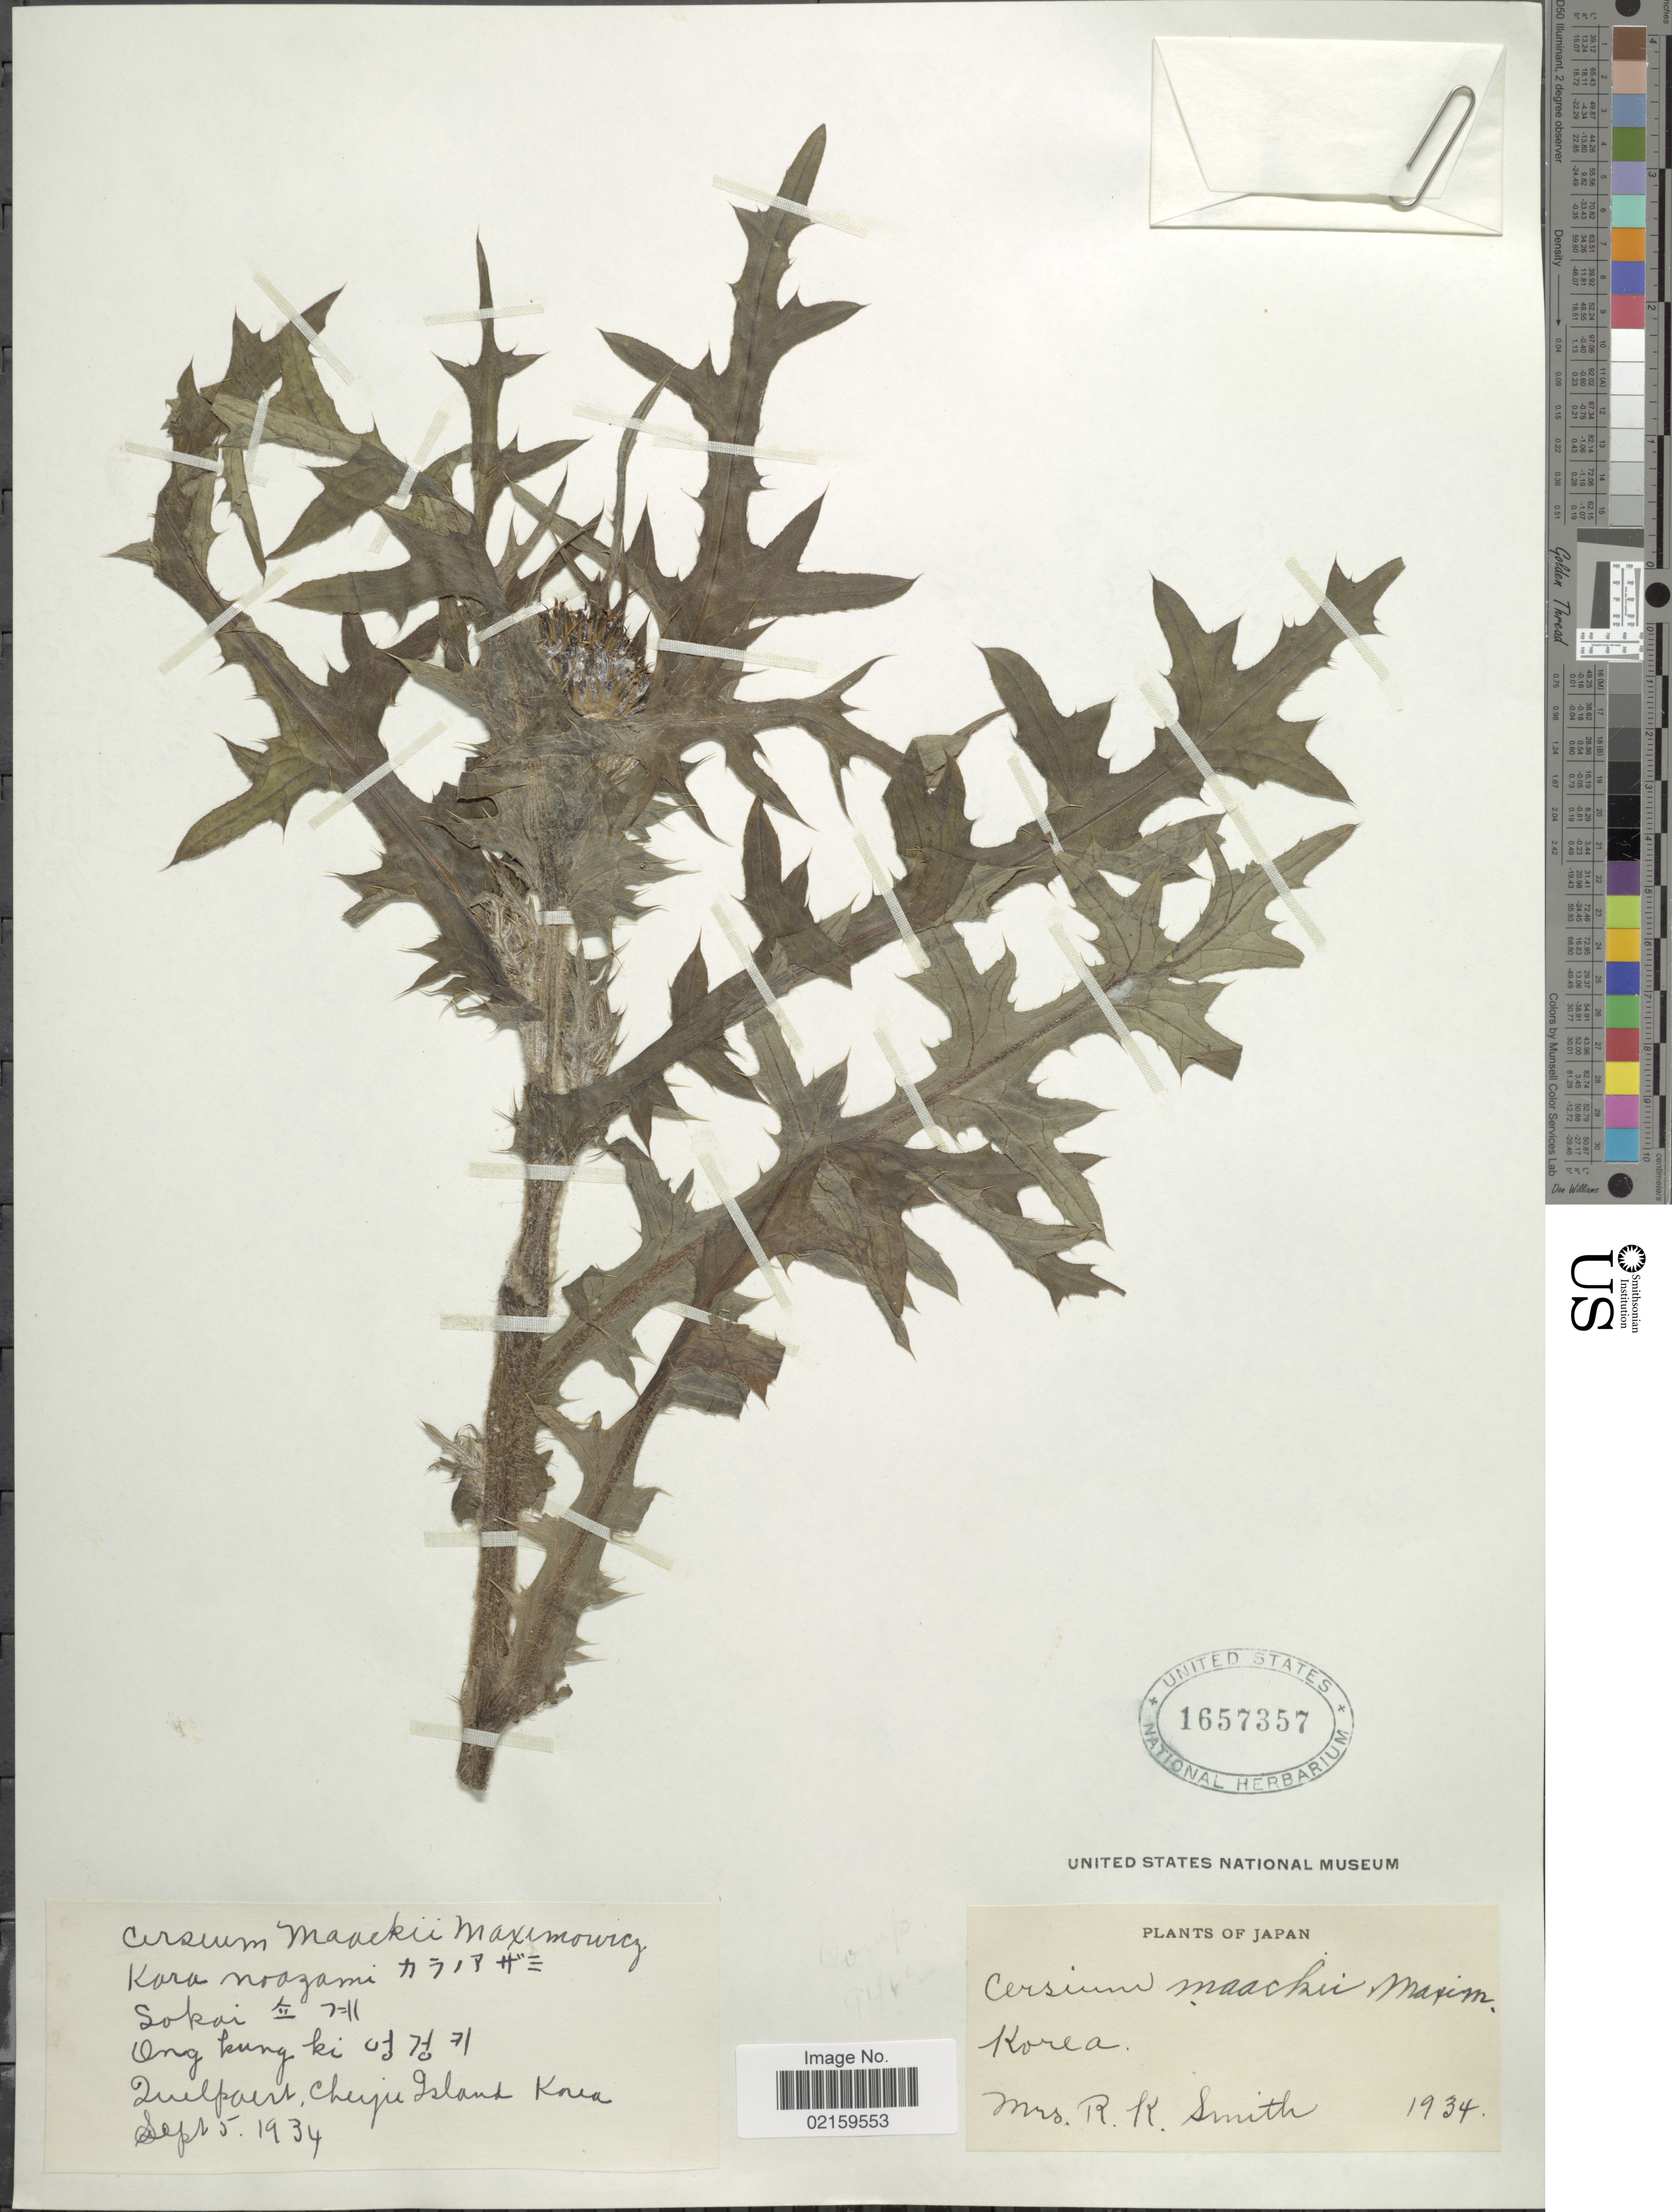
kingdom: Plantae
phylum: Tracheophyta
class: Magnoliopsida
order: Asterales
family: Asteraceae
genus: Cirsium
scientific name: Cirsium japonicum var. maackii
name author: (Maxim.) Matsum.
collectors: Mrs. R. K. Smith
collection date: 1934-09-05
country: South Korea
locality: Korea. Ong Kung Ki. Quelpart Cheju Island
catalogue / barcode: US 1657357